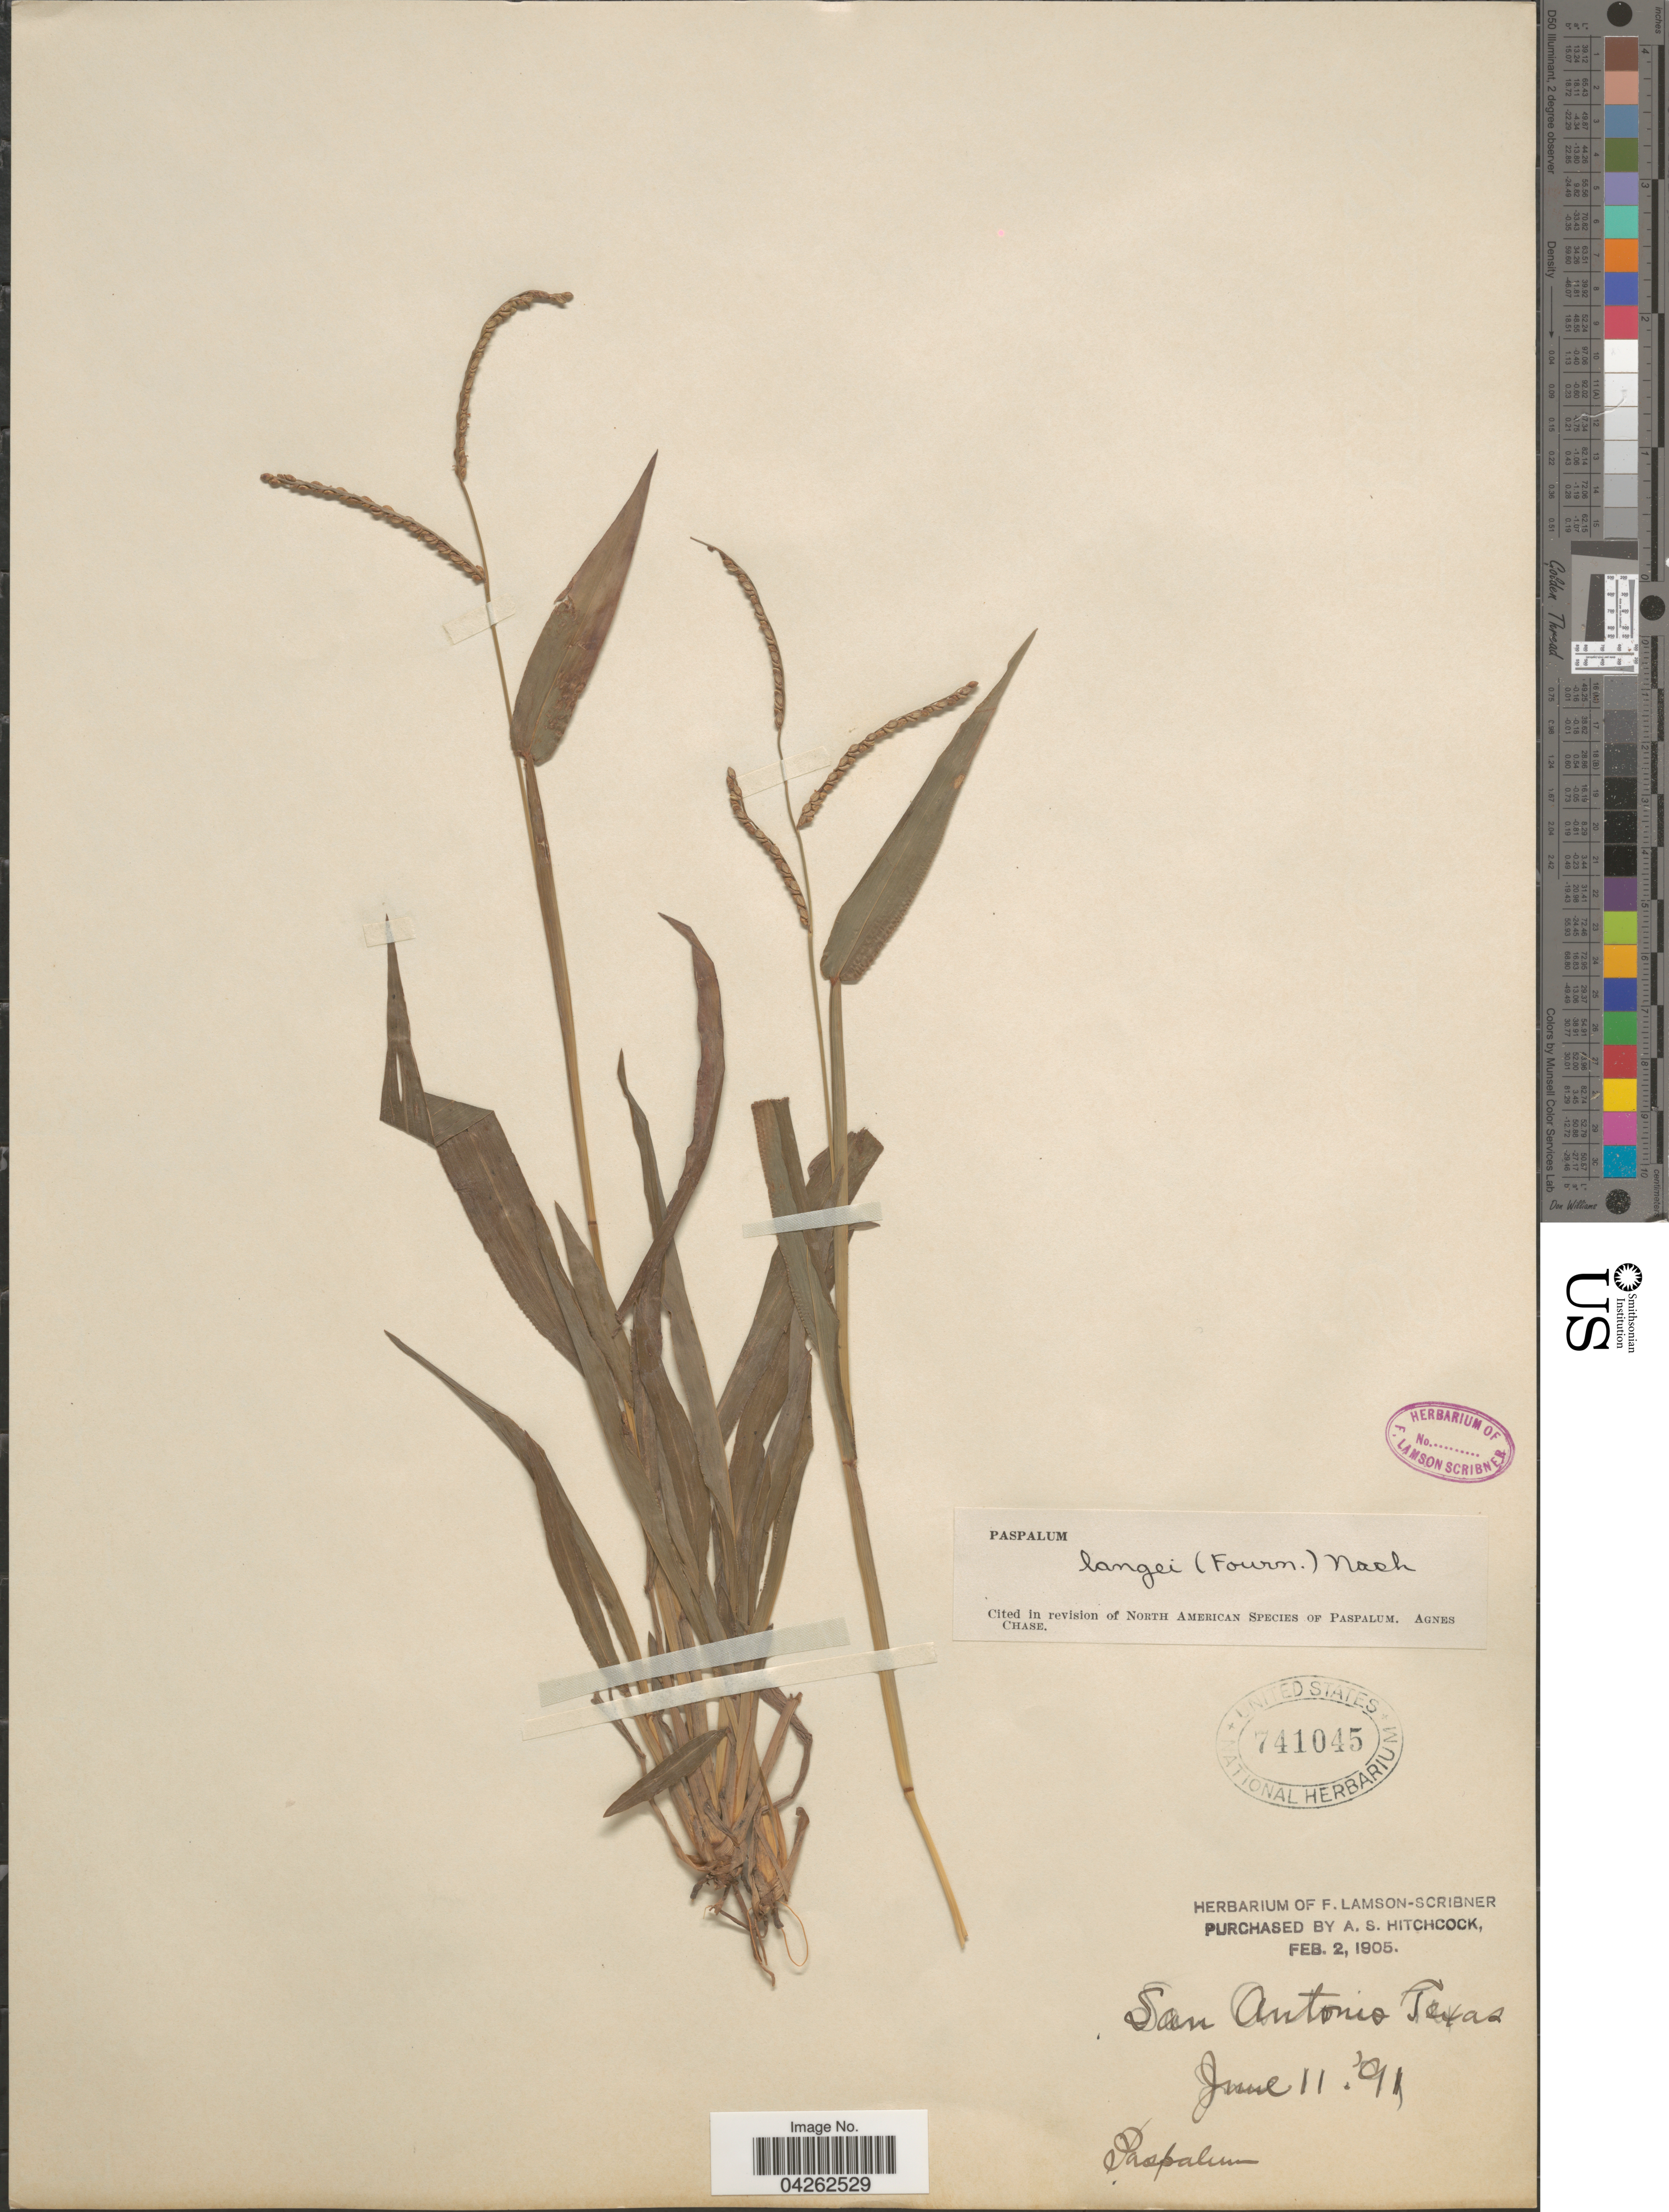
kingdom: Plantae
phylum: Tracheophyta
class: Liliopsida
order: Poales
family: Poaceae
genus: Paspalum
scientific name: Paspalum langei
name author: (E. Fourn.) Nash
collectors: ex herb. F. Lamson Scribner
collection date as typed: Transcribed d/m/y: 11/6/91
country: United States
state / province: Texas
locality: San Antonio.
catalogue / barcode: US 741045